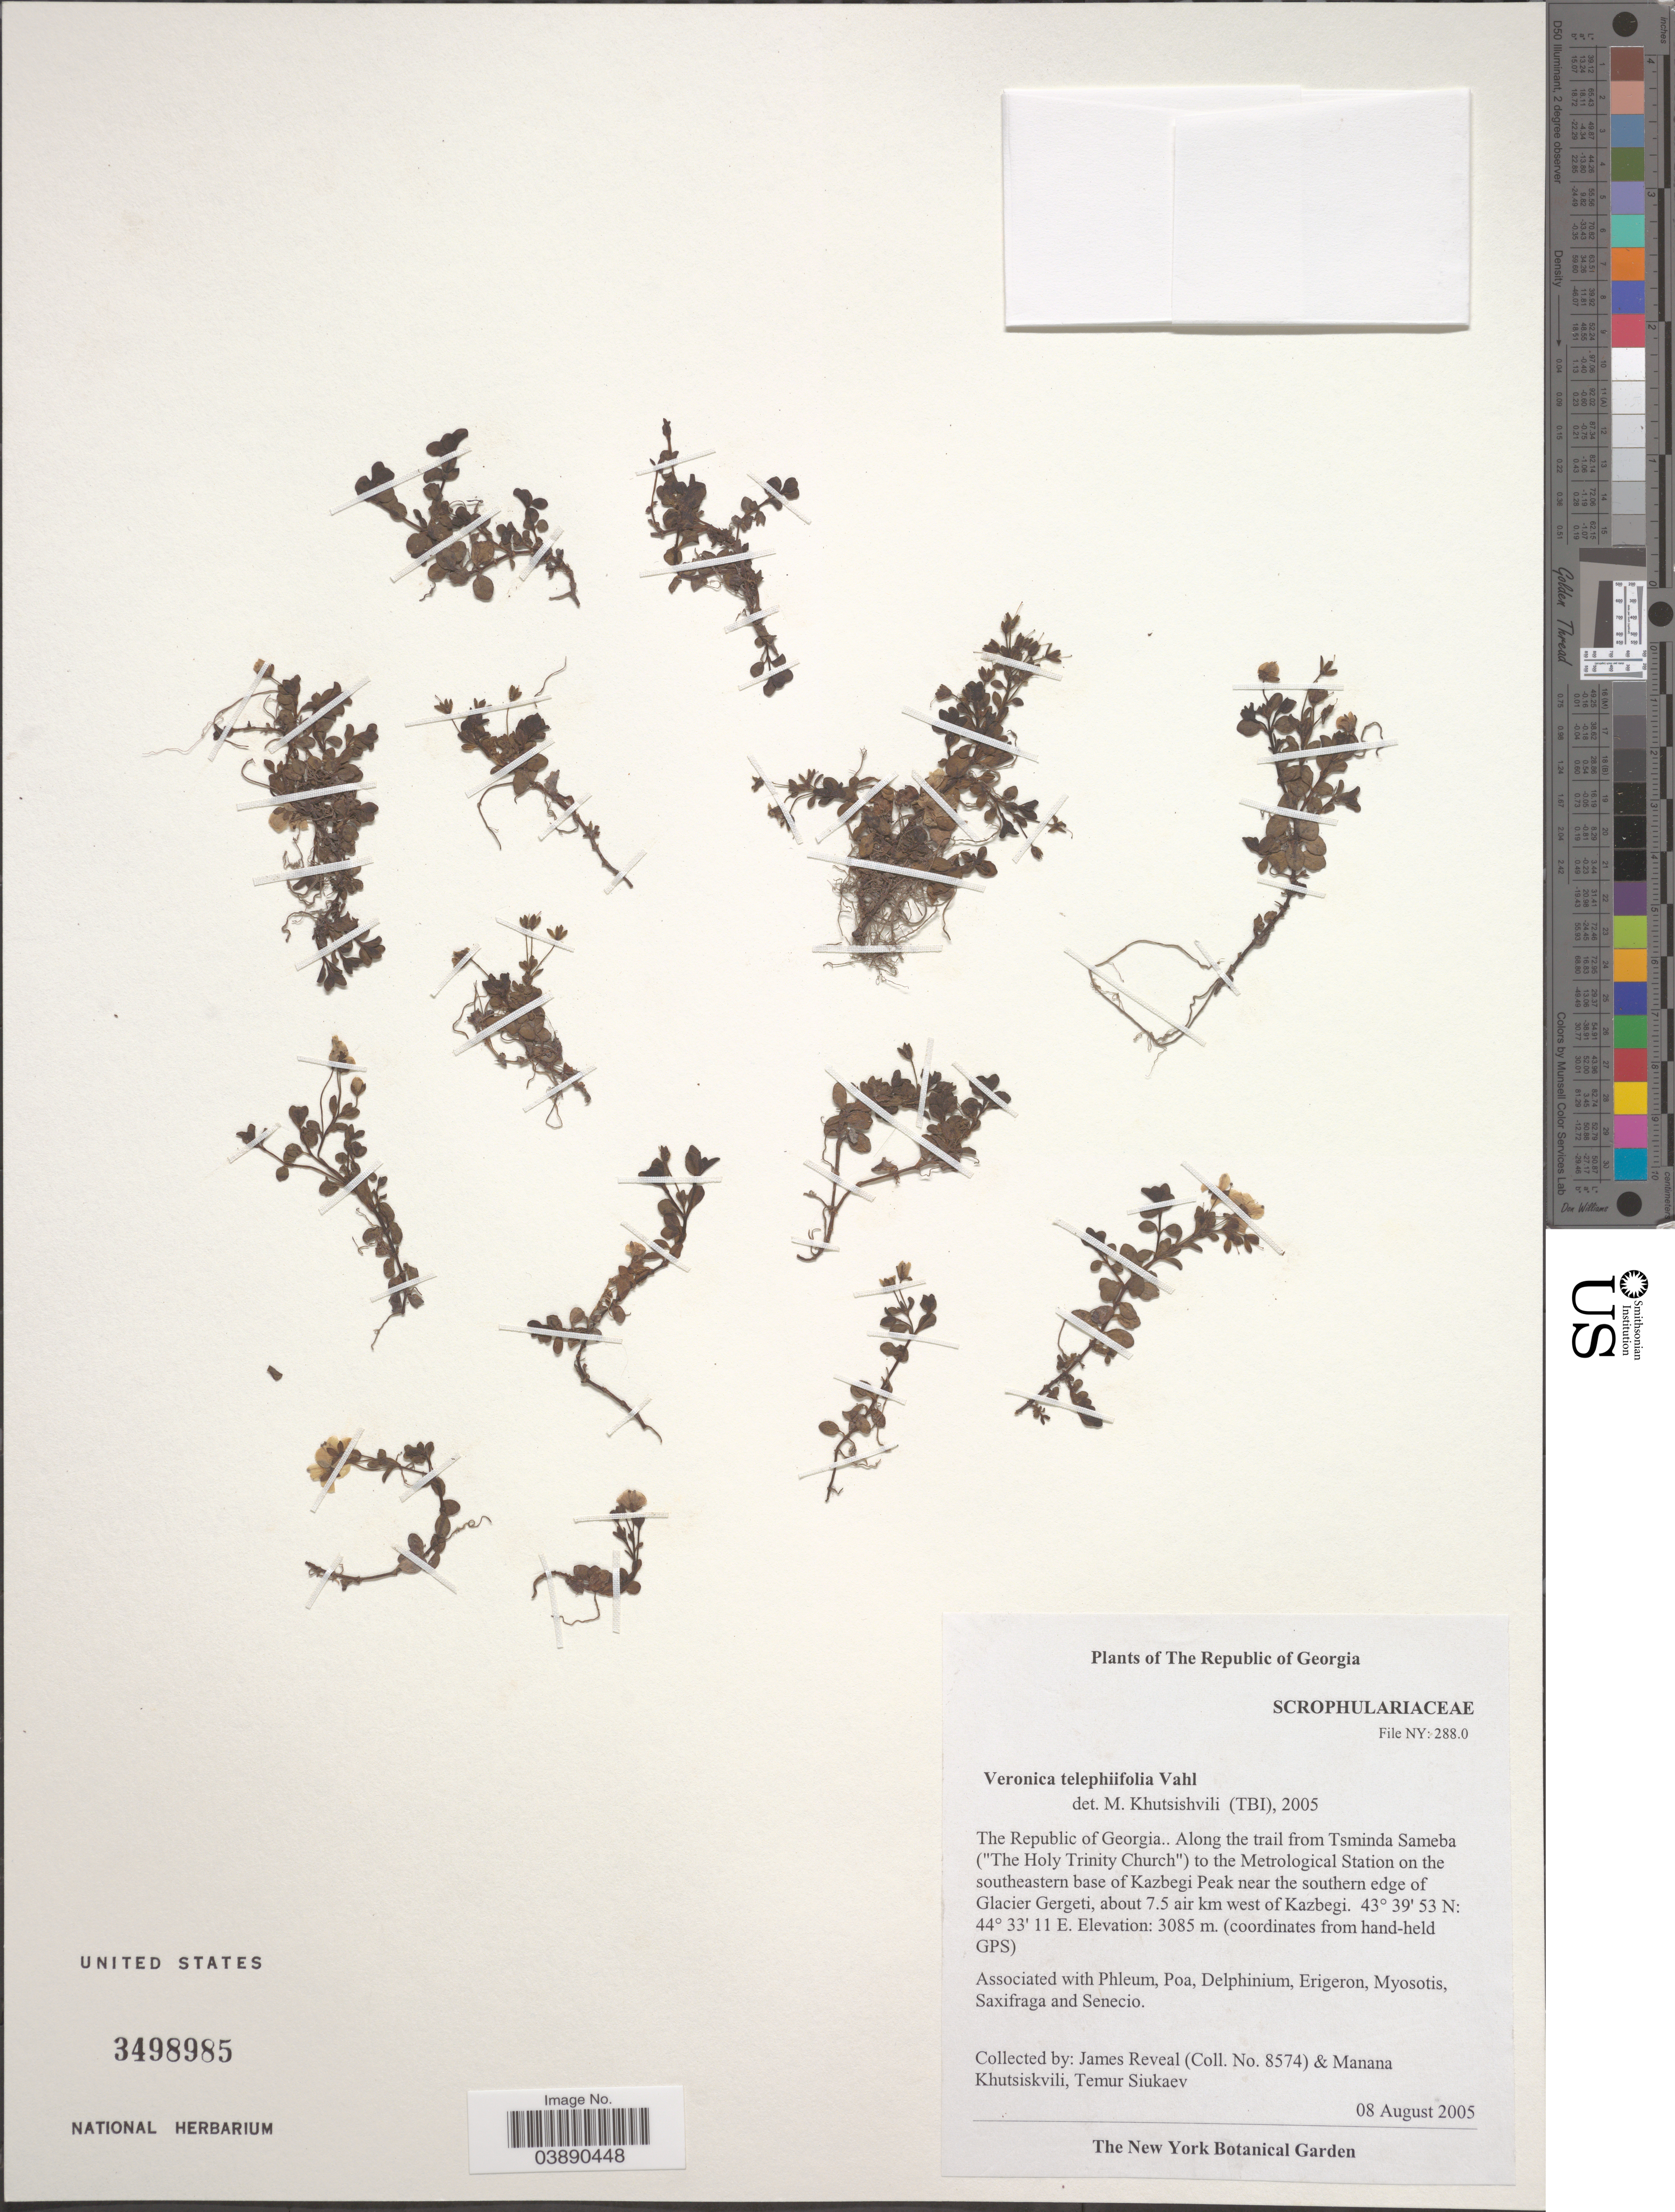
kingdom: Plantae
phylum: Tracheophyta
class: Magnoliopsida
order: Lamiales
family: Plantaginaceae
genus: Veronica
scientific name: Veronica telephiifolia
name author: Vahl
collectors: J. Reveal, M. Khutsiskvili & T. Siukaev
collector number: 8574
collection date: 2005-08-08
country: Georgia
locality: The Republic of Georgia. Along the trail from Tsminda Sameba ("The Holy Trinity Church") to the Metrological Station on the southeastern base of Kazbegi Peak near the southern edge of Glacier Gergeti, about 7.5 air km west of Kazbegi.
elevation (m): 3085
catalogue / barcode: US 3498985